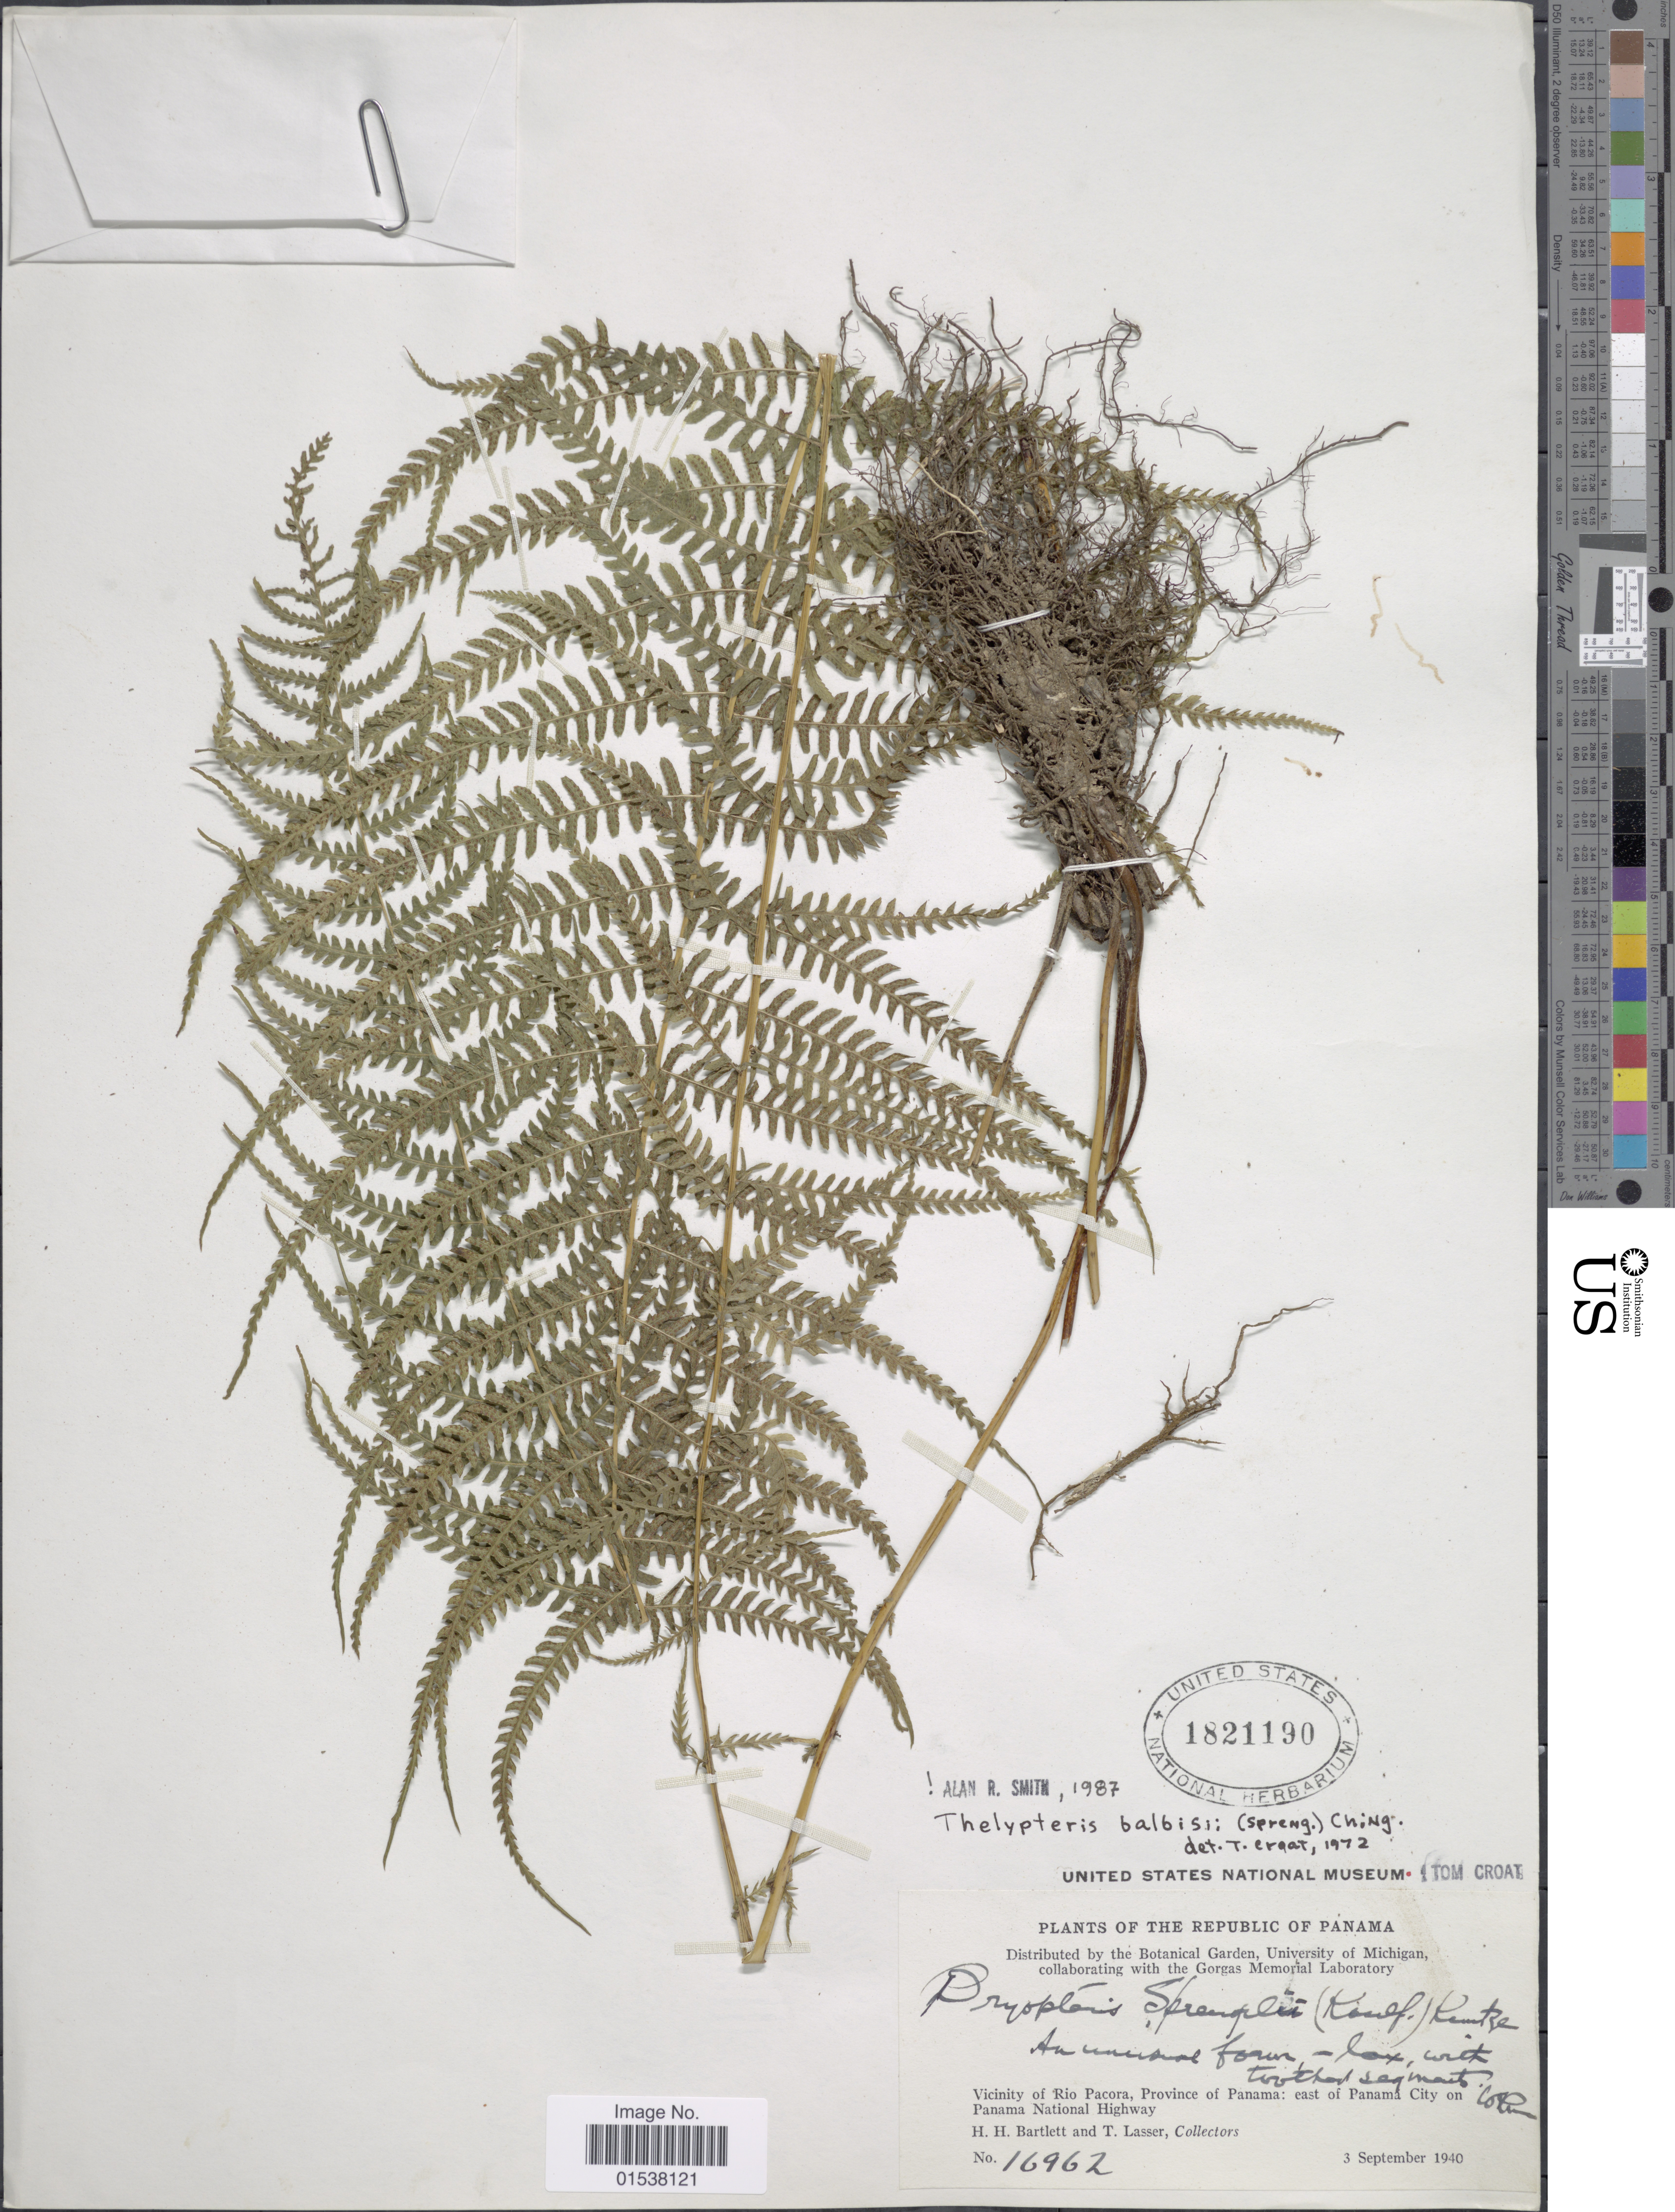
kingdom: Plantae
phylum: Tracheophyta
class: Polypodiopsida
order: Polypodiales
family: Thelypteridaceae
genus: Amauropelta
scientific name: Amauropelta balbisii (Spreng.) comb. nov., ined. 2015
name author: (Spreng.)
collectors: H. H. Bartlett & T. Lasser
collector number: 16962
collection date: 1940-09-03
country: Panama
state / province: Panamá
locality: Republic of Panama, Vicinity of Rio Pacora, Province of Panama, east of Panama City on Panama National Highway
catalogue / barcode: US 1821190